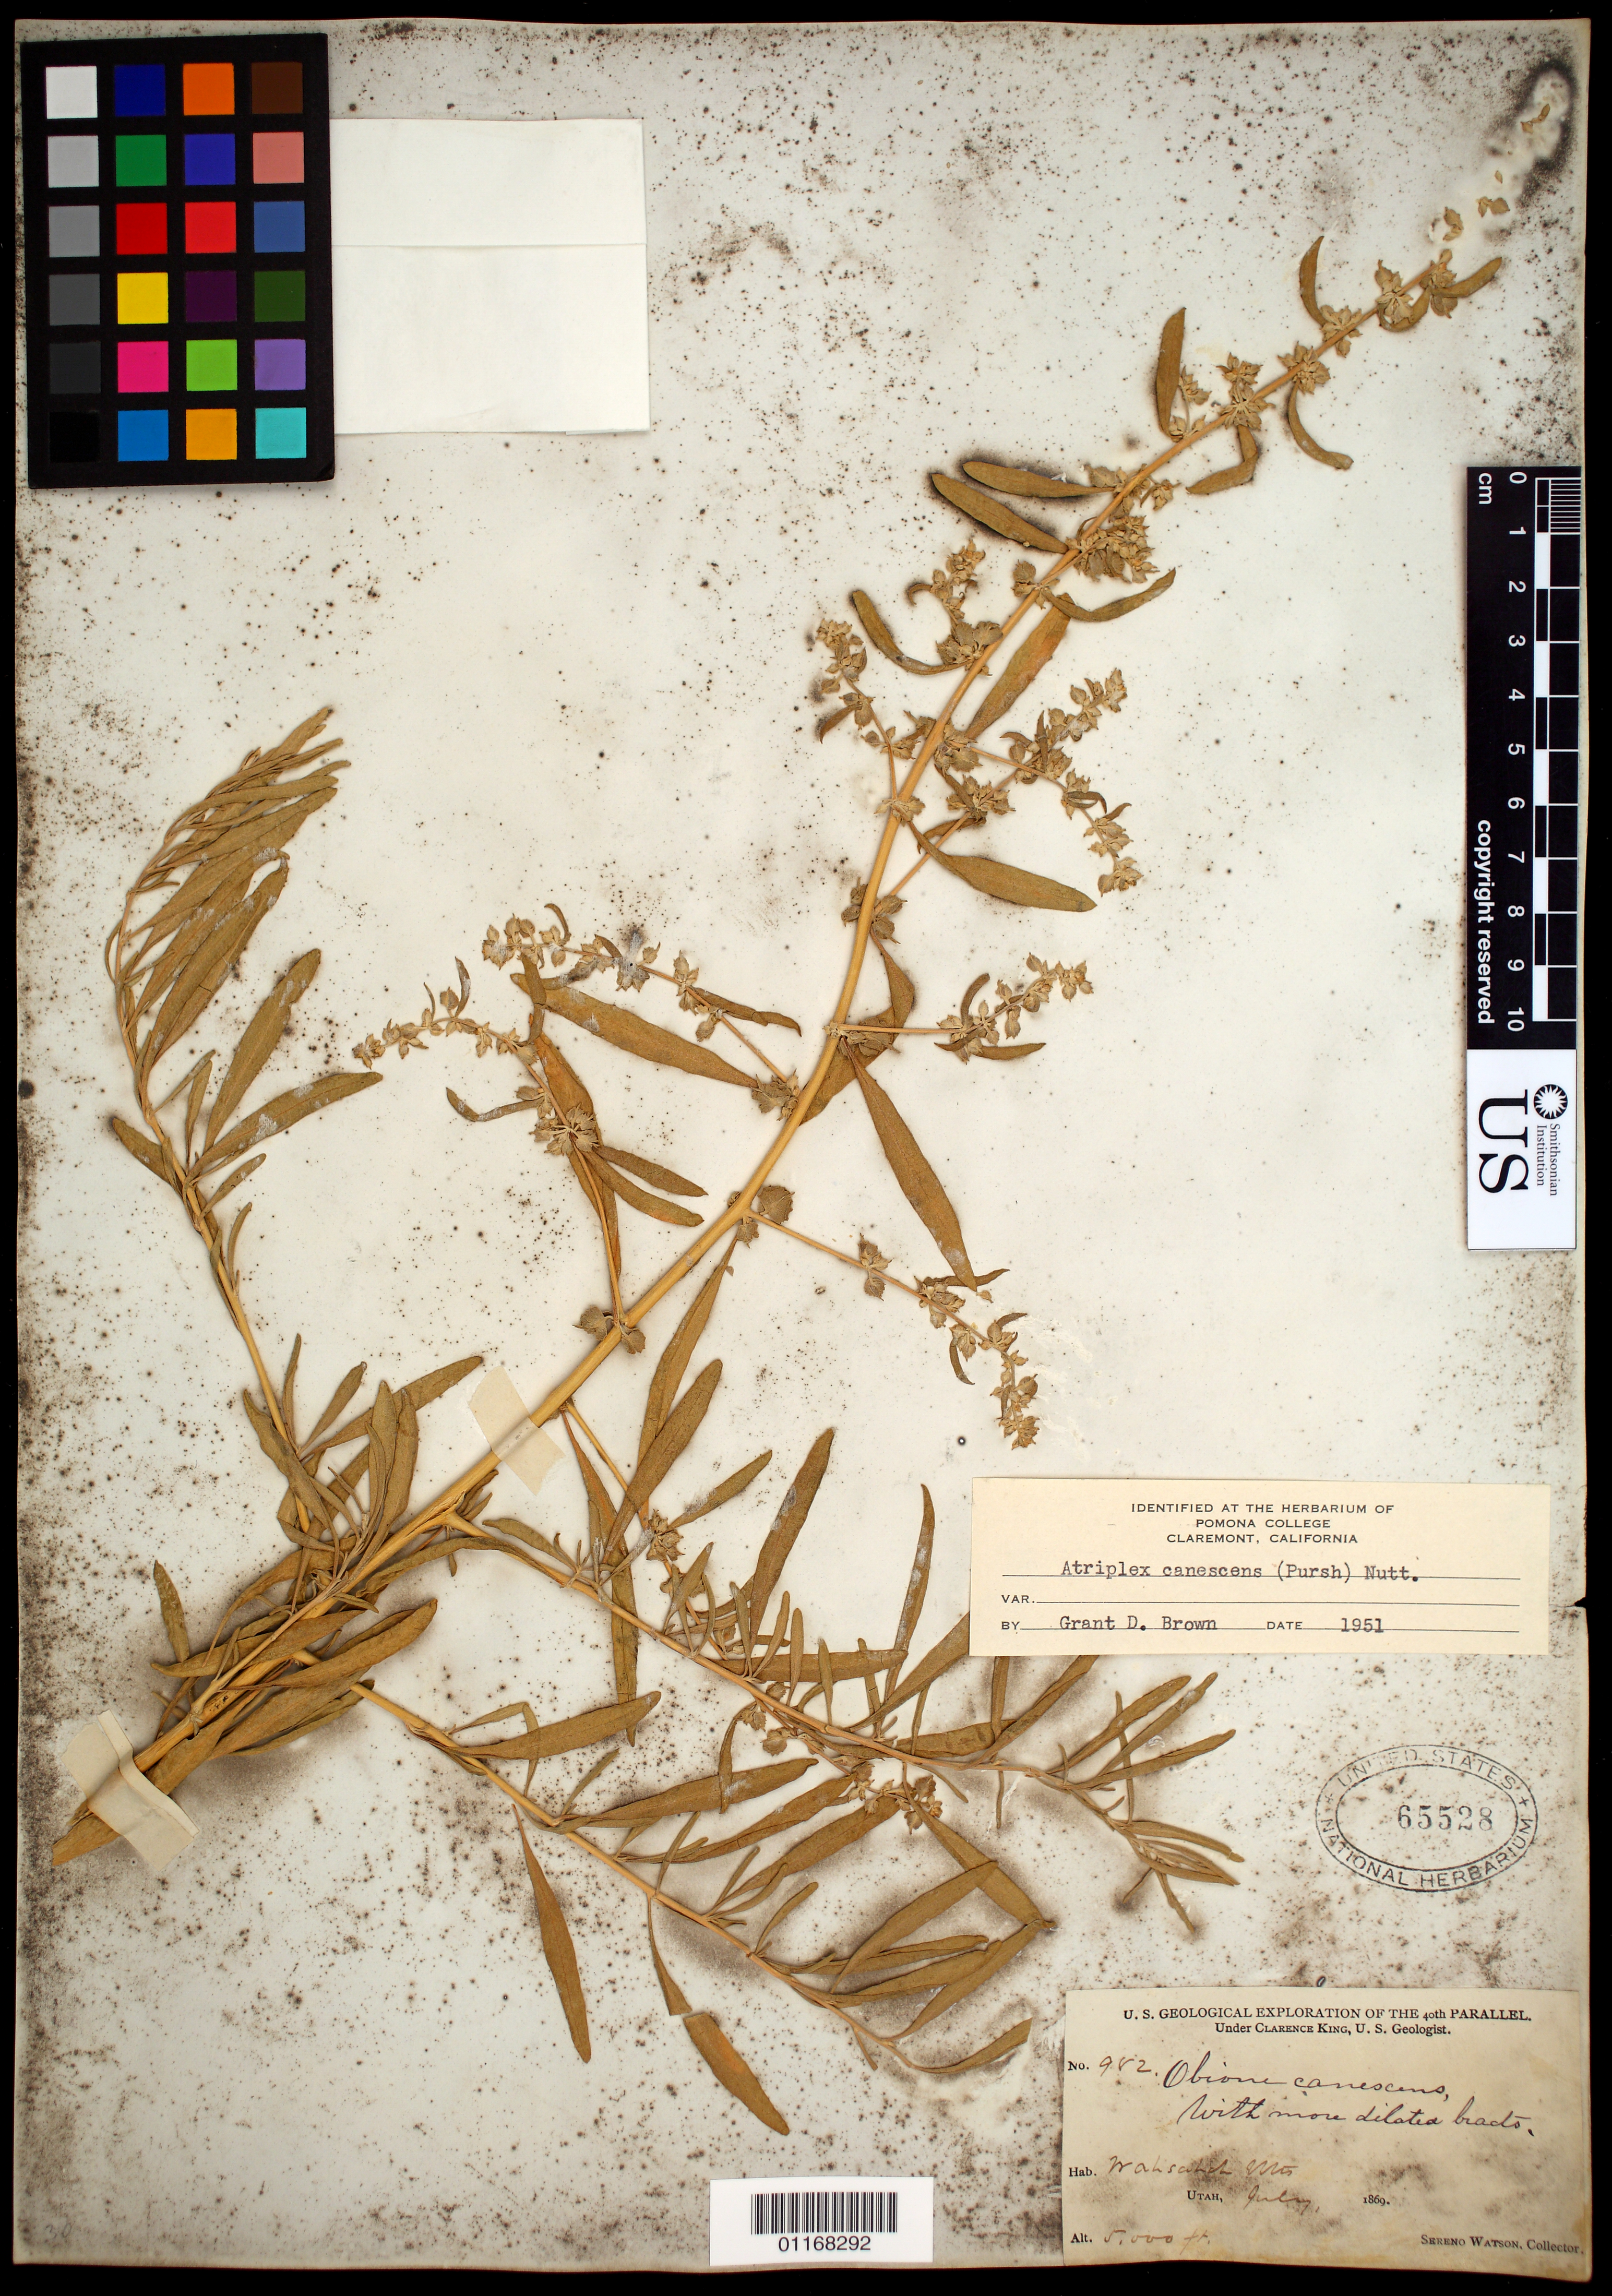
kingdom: Plantae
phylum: Tracheophyta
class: Magnoliopsida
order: Caryophyllales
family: Amaranthaceae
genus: Atriplex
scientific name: Atriplex canescens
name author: (Pursh) Nutt.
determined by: Brown, G. D.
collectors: S. Watson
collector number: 982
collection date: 1869-07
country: United States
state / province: Utah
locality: Wahsatch Mts.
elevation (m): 1524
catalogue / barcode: US 65528